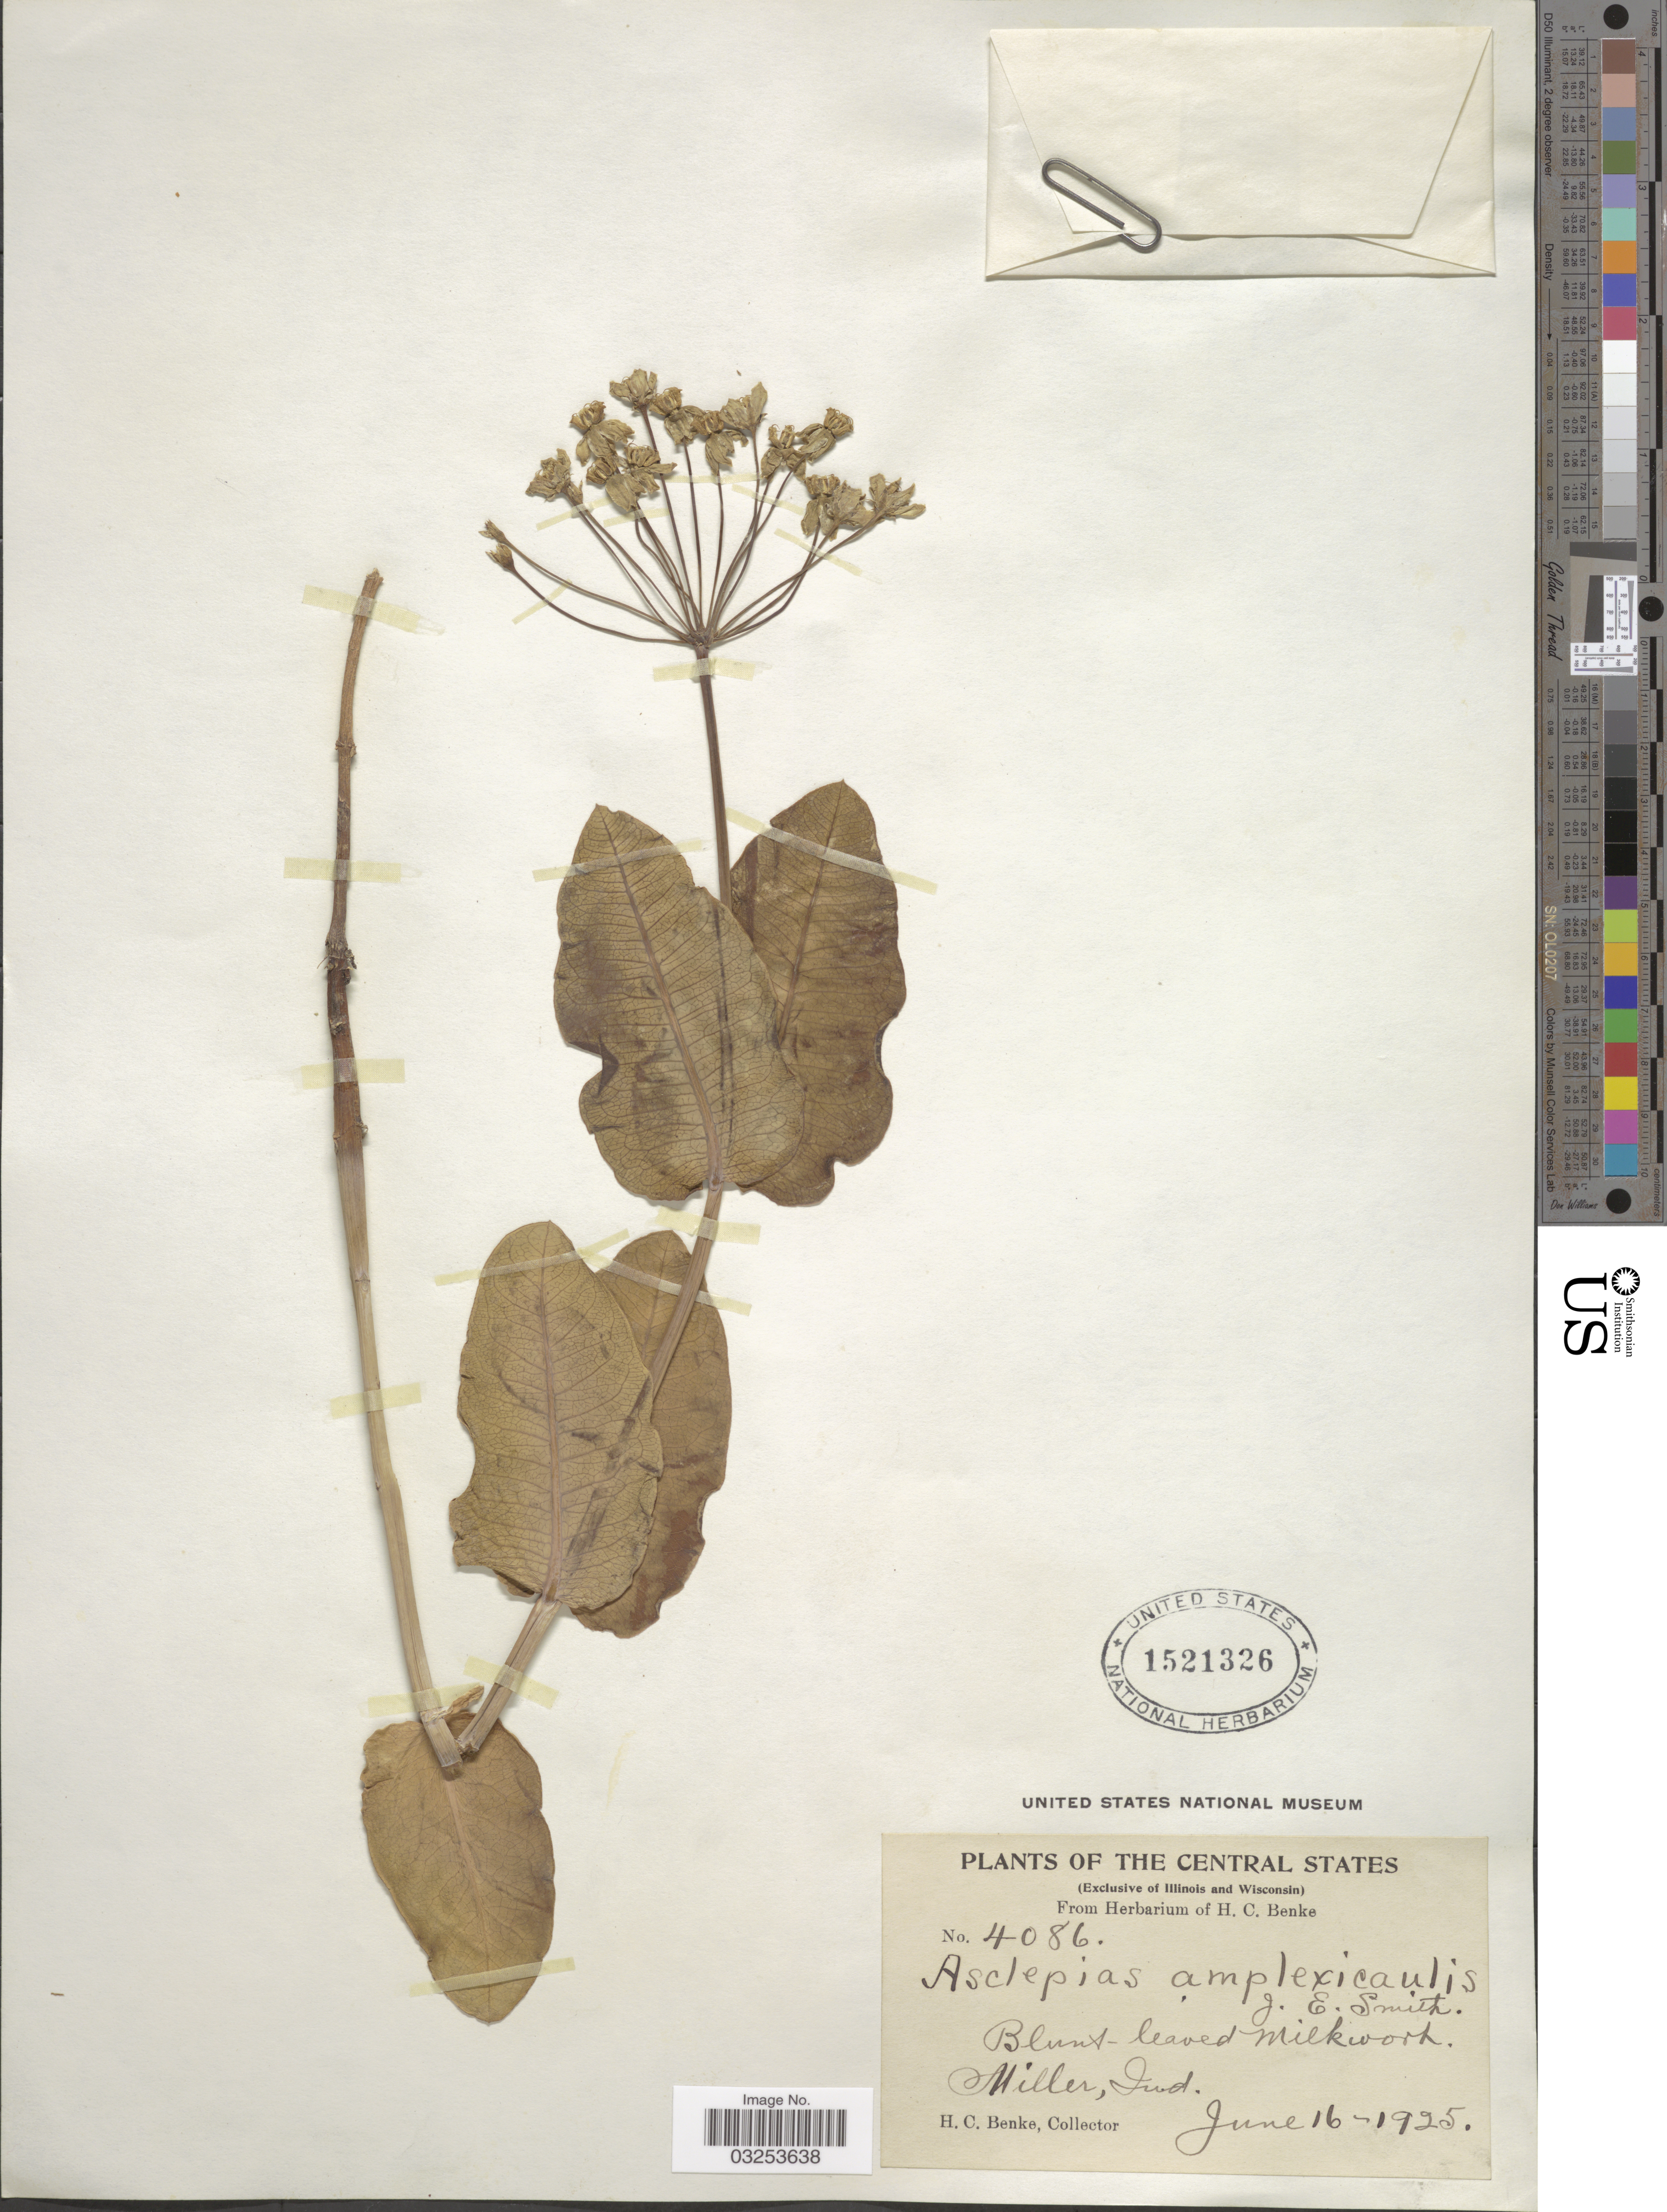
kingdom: Plantae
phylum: Tracheophyta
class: Magnoliopsida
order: Gentianales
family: Apocynaceae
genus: Asclepias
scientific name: Asclepias amplexicaulis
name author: J. Small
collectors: H. Benke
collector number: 4086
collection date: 1925-06-16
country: United States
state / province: Indiana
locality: Central States. Miller.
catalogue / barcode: US 1521326